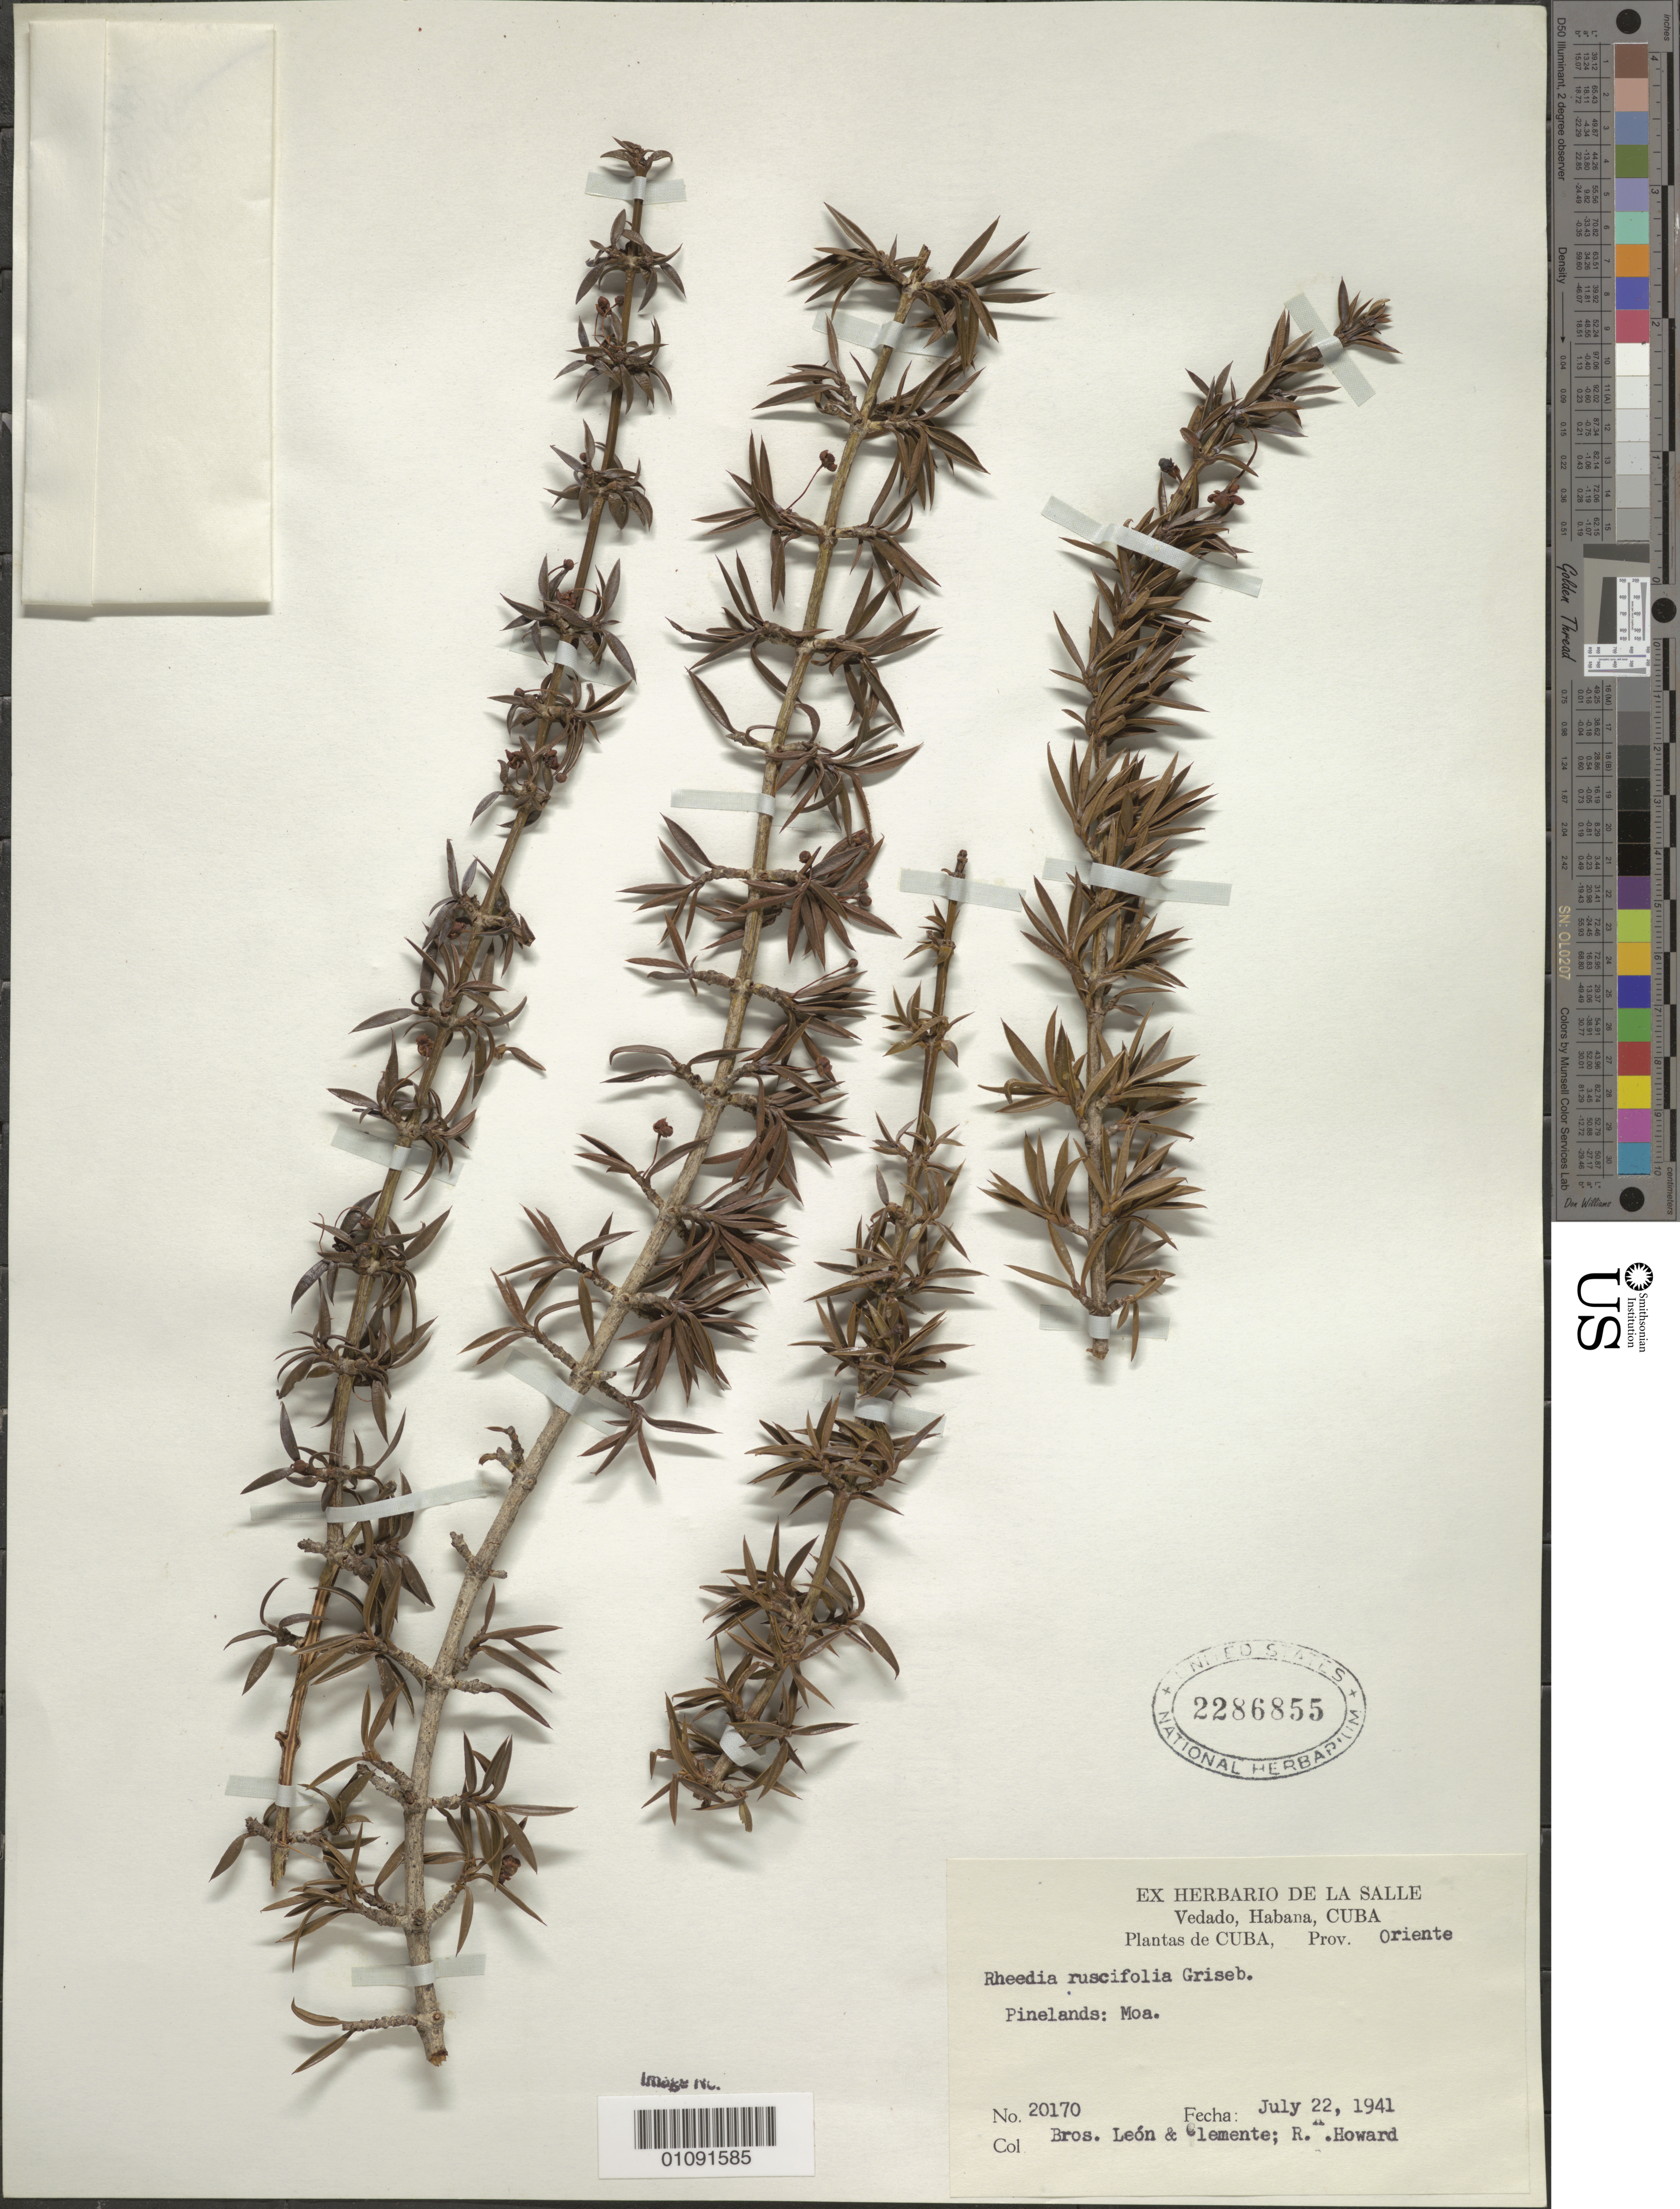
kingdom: Plantae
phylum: Tracheophyta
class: Magnoliopsida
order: Malpighiales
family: Clusiaceae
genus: Garcinia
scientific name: Garcinia ruscifolia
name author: (Griseb.) Borhidi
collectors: Bro. León, Bro. Clemente & R. A. Howard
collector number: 20170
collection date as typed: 22 Jul 1941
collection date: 1941-07-22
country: Cuba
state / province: Holguín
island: Cuba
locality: Pinelands: Moa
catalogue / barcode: US 2286855